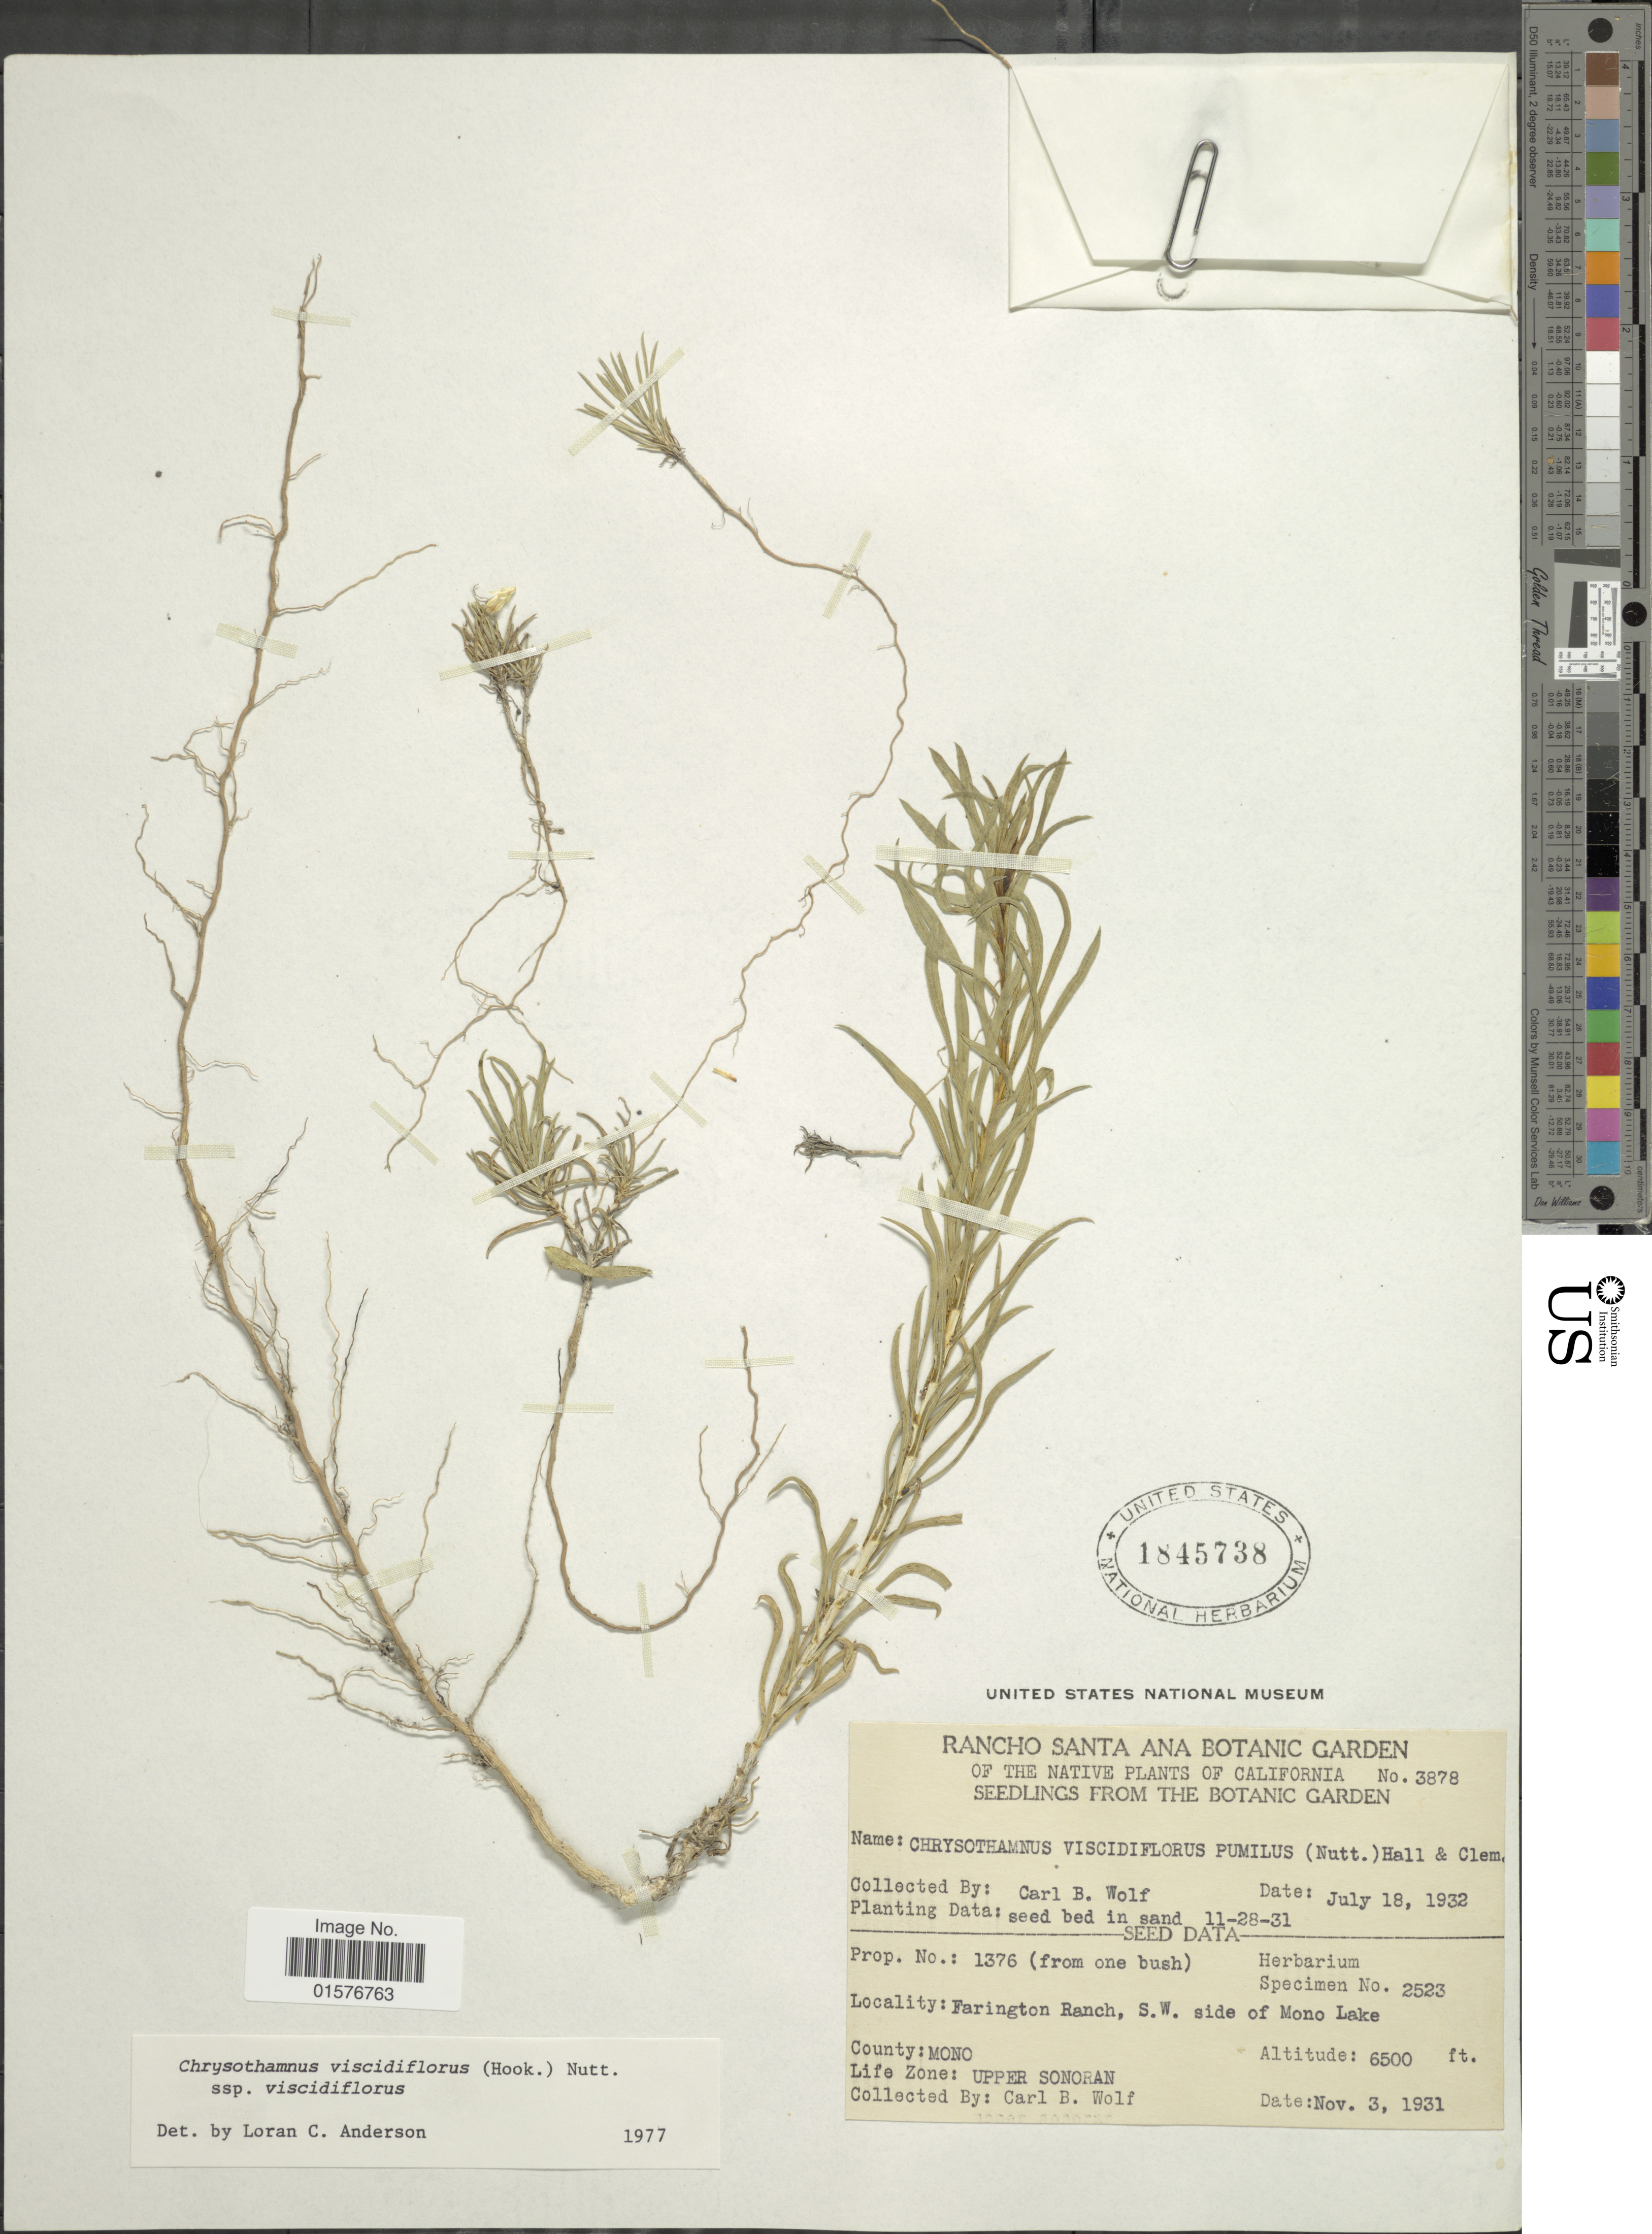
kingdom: Plantae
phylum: Tracheophyta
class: Magnoliopsida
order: Asterales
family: Asteraceae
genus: Chrysothamnus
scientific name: Chrysothamnus viscidiflorus subsp. viscidiflorus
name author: (Hook.) Nutt.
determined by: Urbatsch, Lowell E., Curator (LSU), Louisiana State University (UNITED STATES)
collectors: C. B. Wolf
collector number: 3878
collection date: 1932-07-18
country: United States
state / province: California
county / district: Orange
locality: Rancho Santa Ana Botanic Garden.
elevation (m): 1981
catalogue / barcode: US 1845738